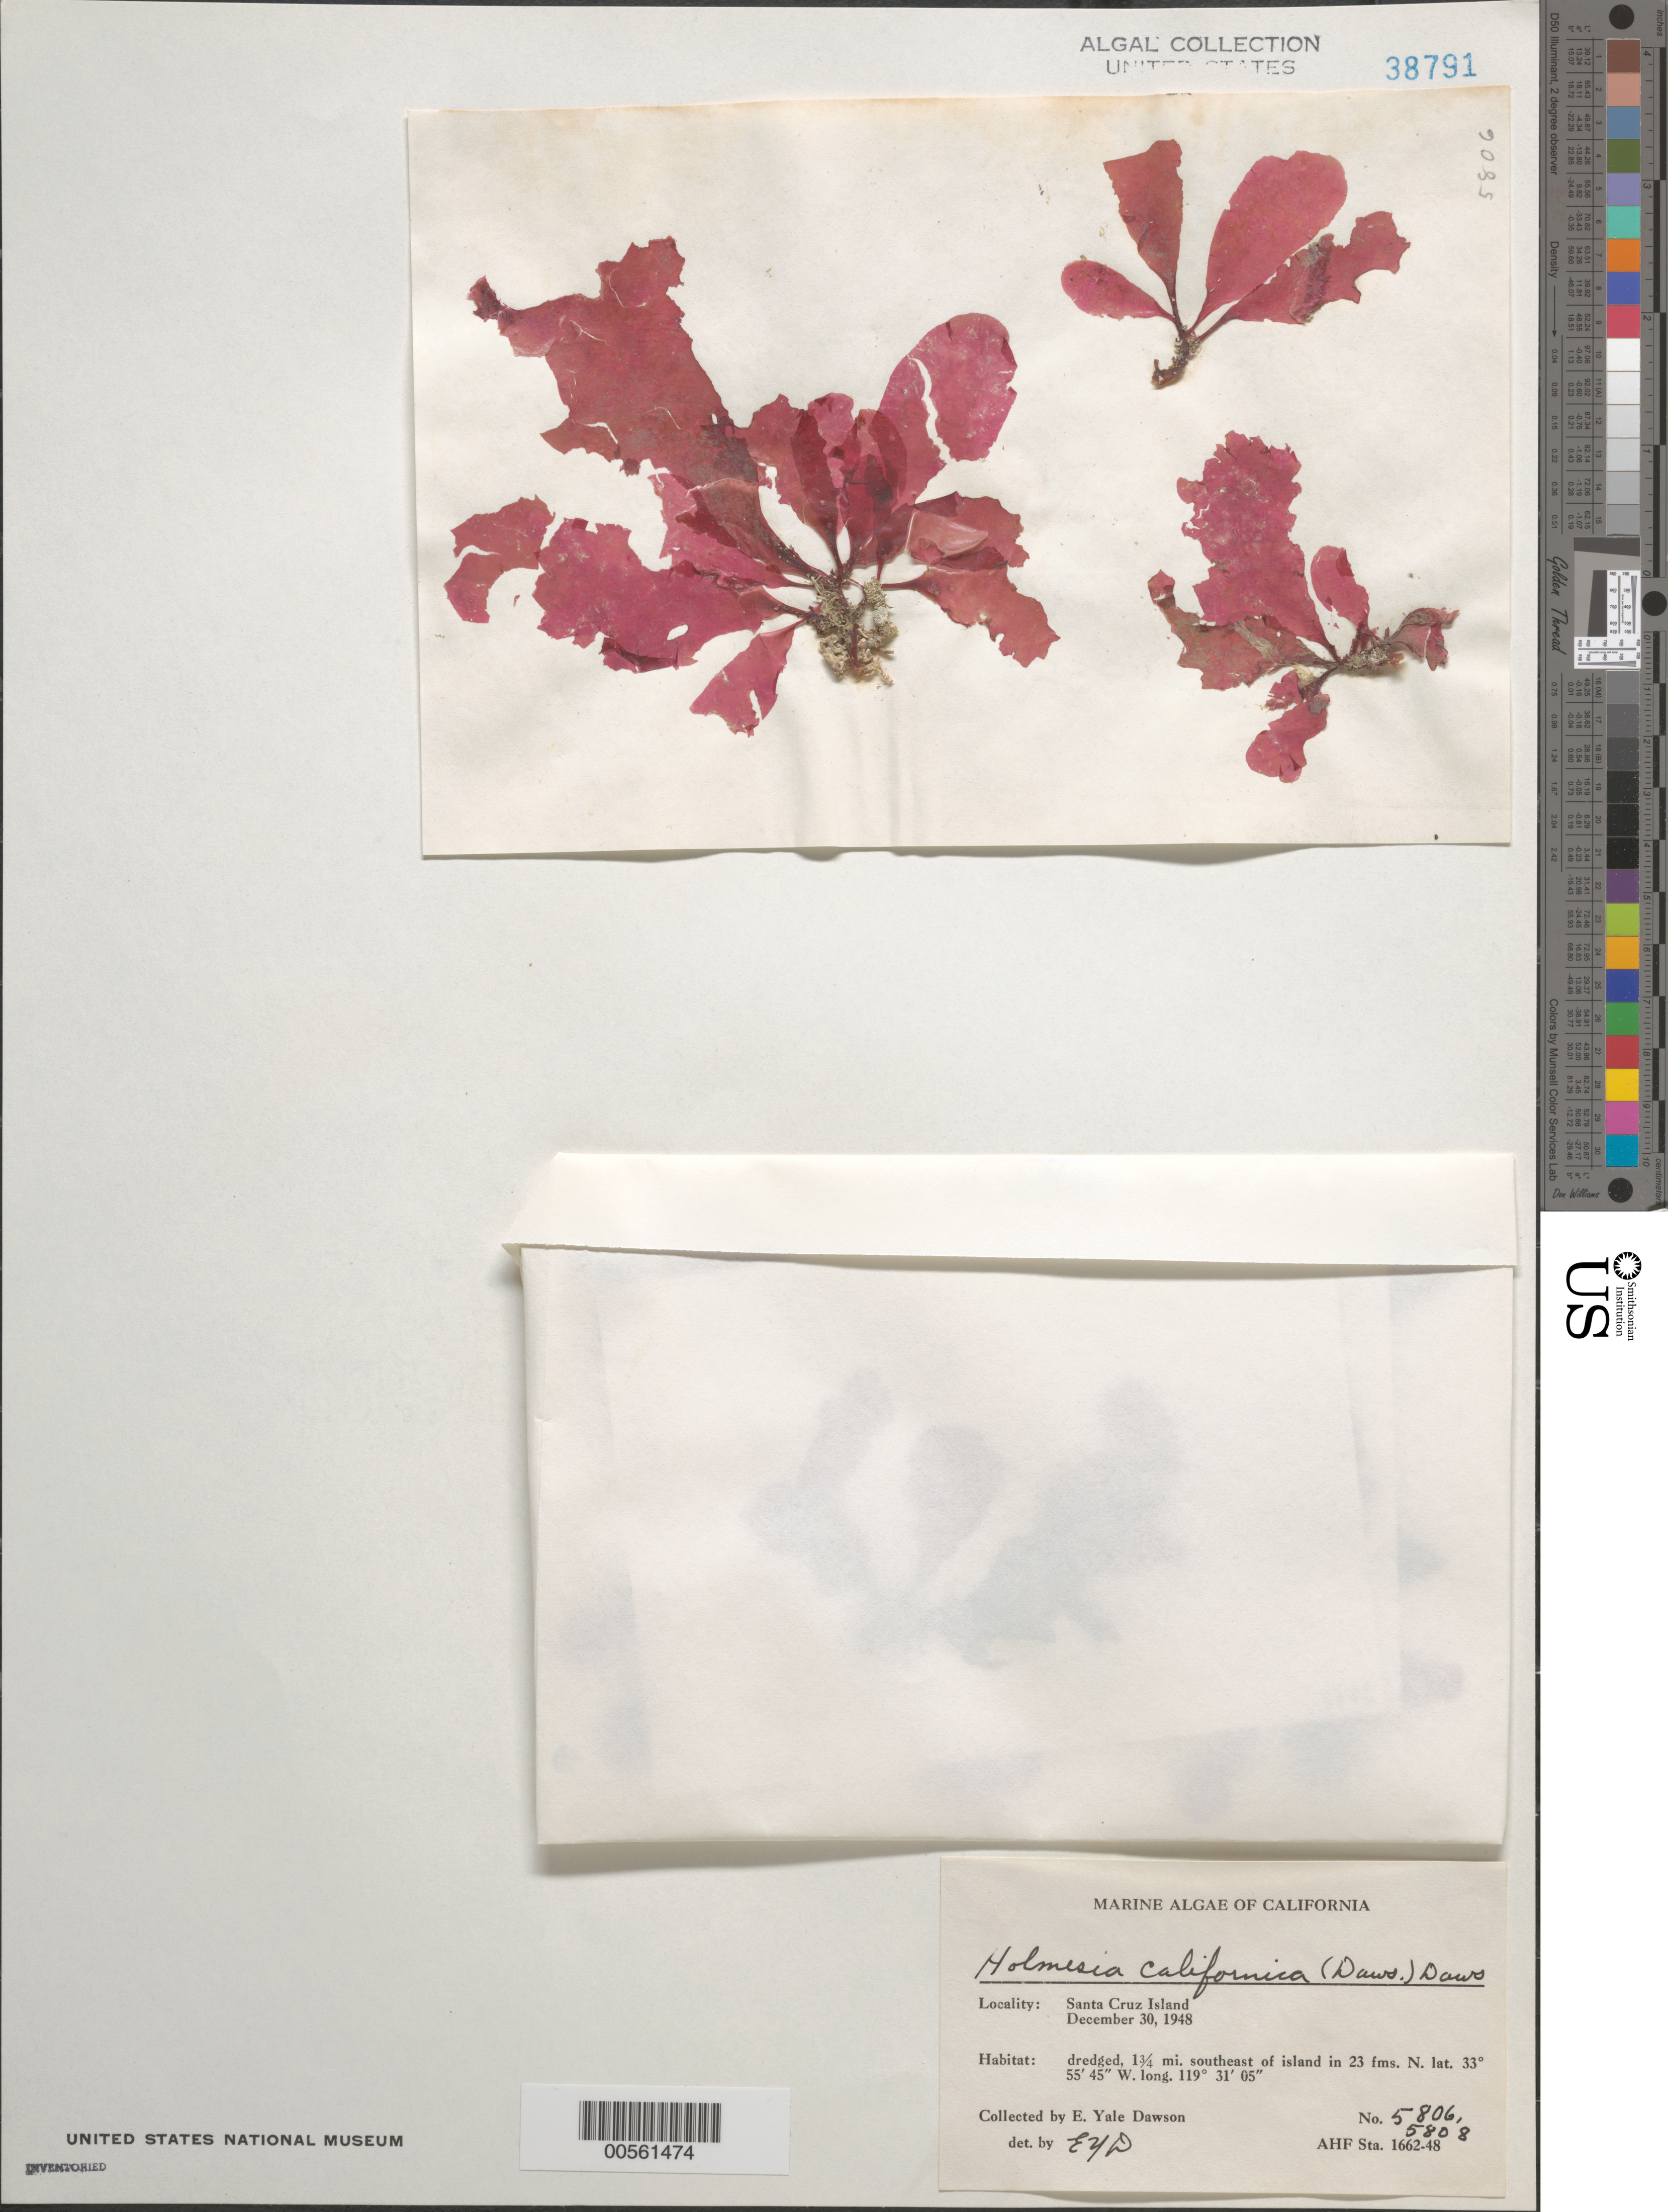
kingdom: Plantae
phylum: Rhodophyta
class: Florideophyceae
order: Ceramiales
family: Delesseriaceae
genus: Holmesia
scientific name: Holmesia californica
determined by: Dawson, E. Y.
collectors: E. Y. Dawson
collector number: EYD 5806 & EYD 5808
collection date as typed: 30 Dec 1948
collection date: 1948-12-30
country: United States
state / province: California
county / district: Santa Barbara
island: Santa Cruz Island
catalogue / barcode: US 38791